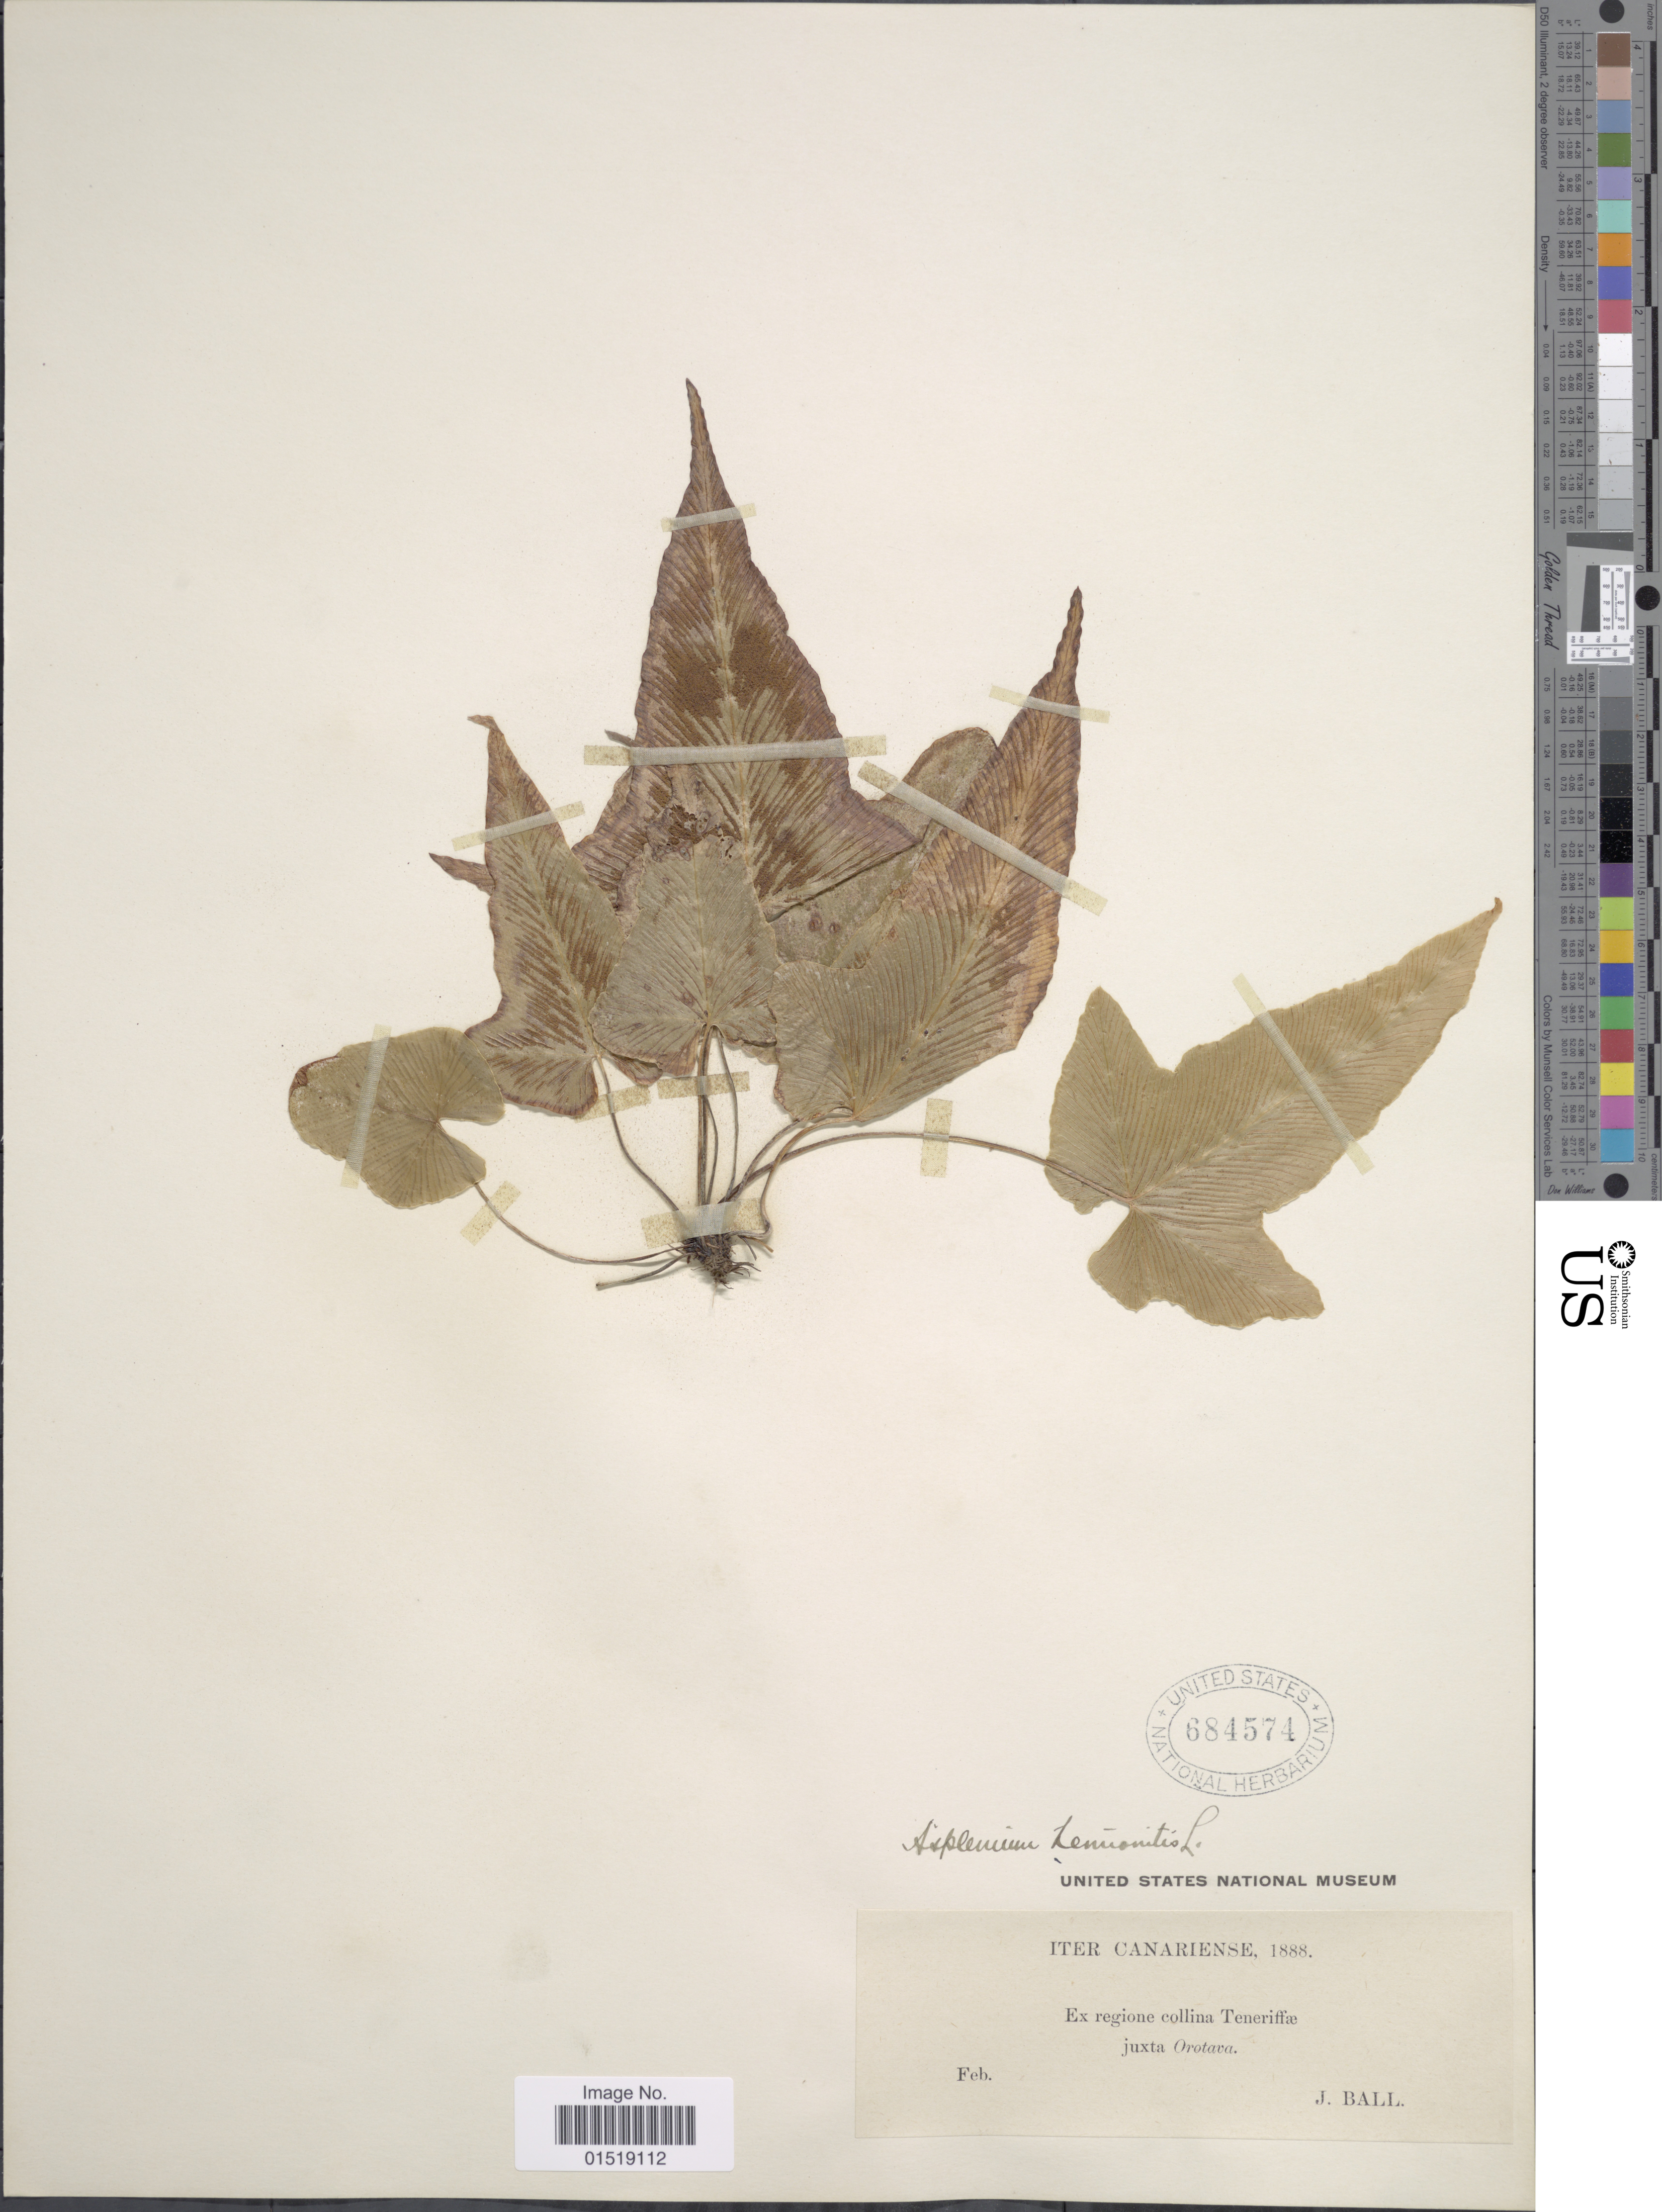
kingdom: Plantae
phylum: Tracheophyta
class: Polypodiopsida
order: Polypodiales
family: Aspleniaceae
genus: Asplenium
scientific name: Asplenium hemionitis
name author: L.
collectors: J. Ball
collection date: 1888-02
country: Spain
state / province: Canarias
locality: Iter Canariense. Ex regione collina Teneriffæ juxta Orotava.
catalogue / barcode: US 684574